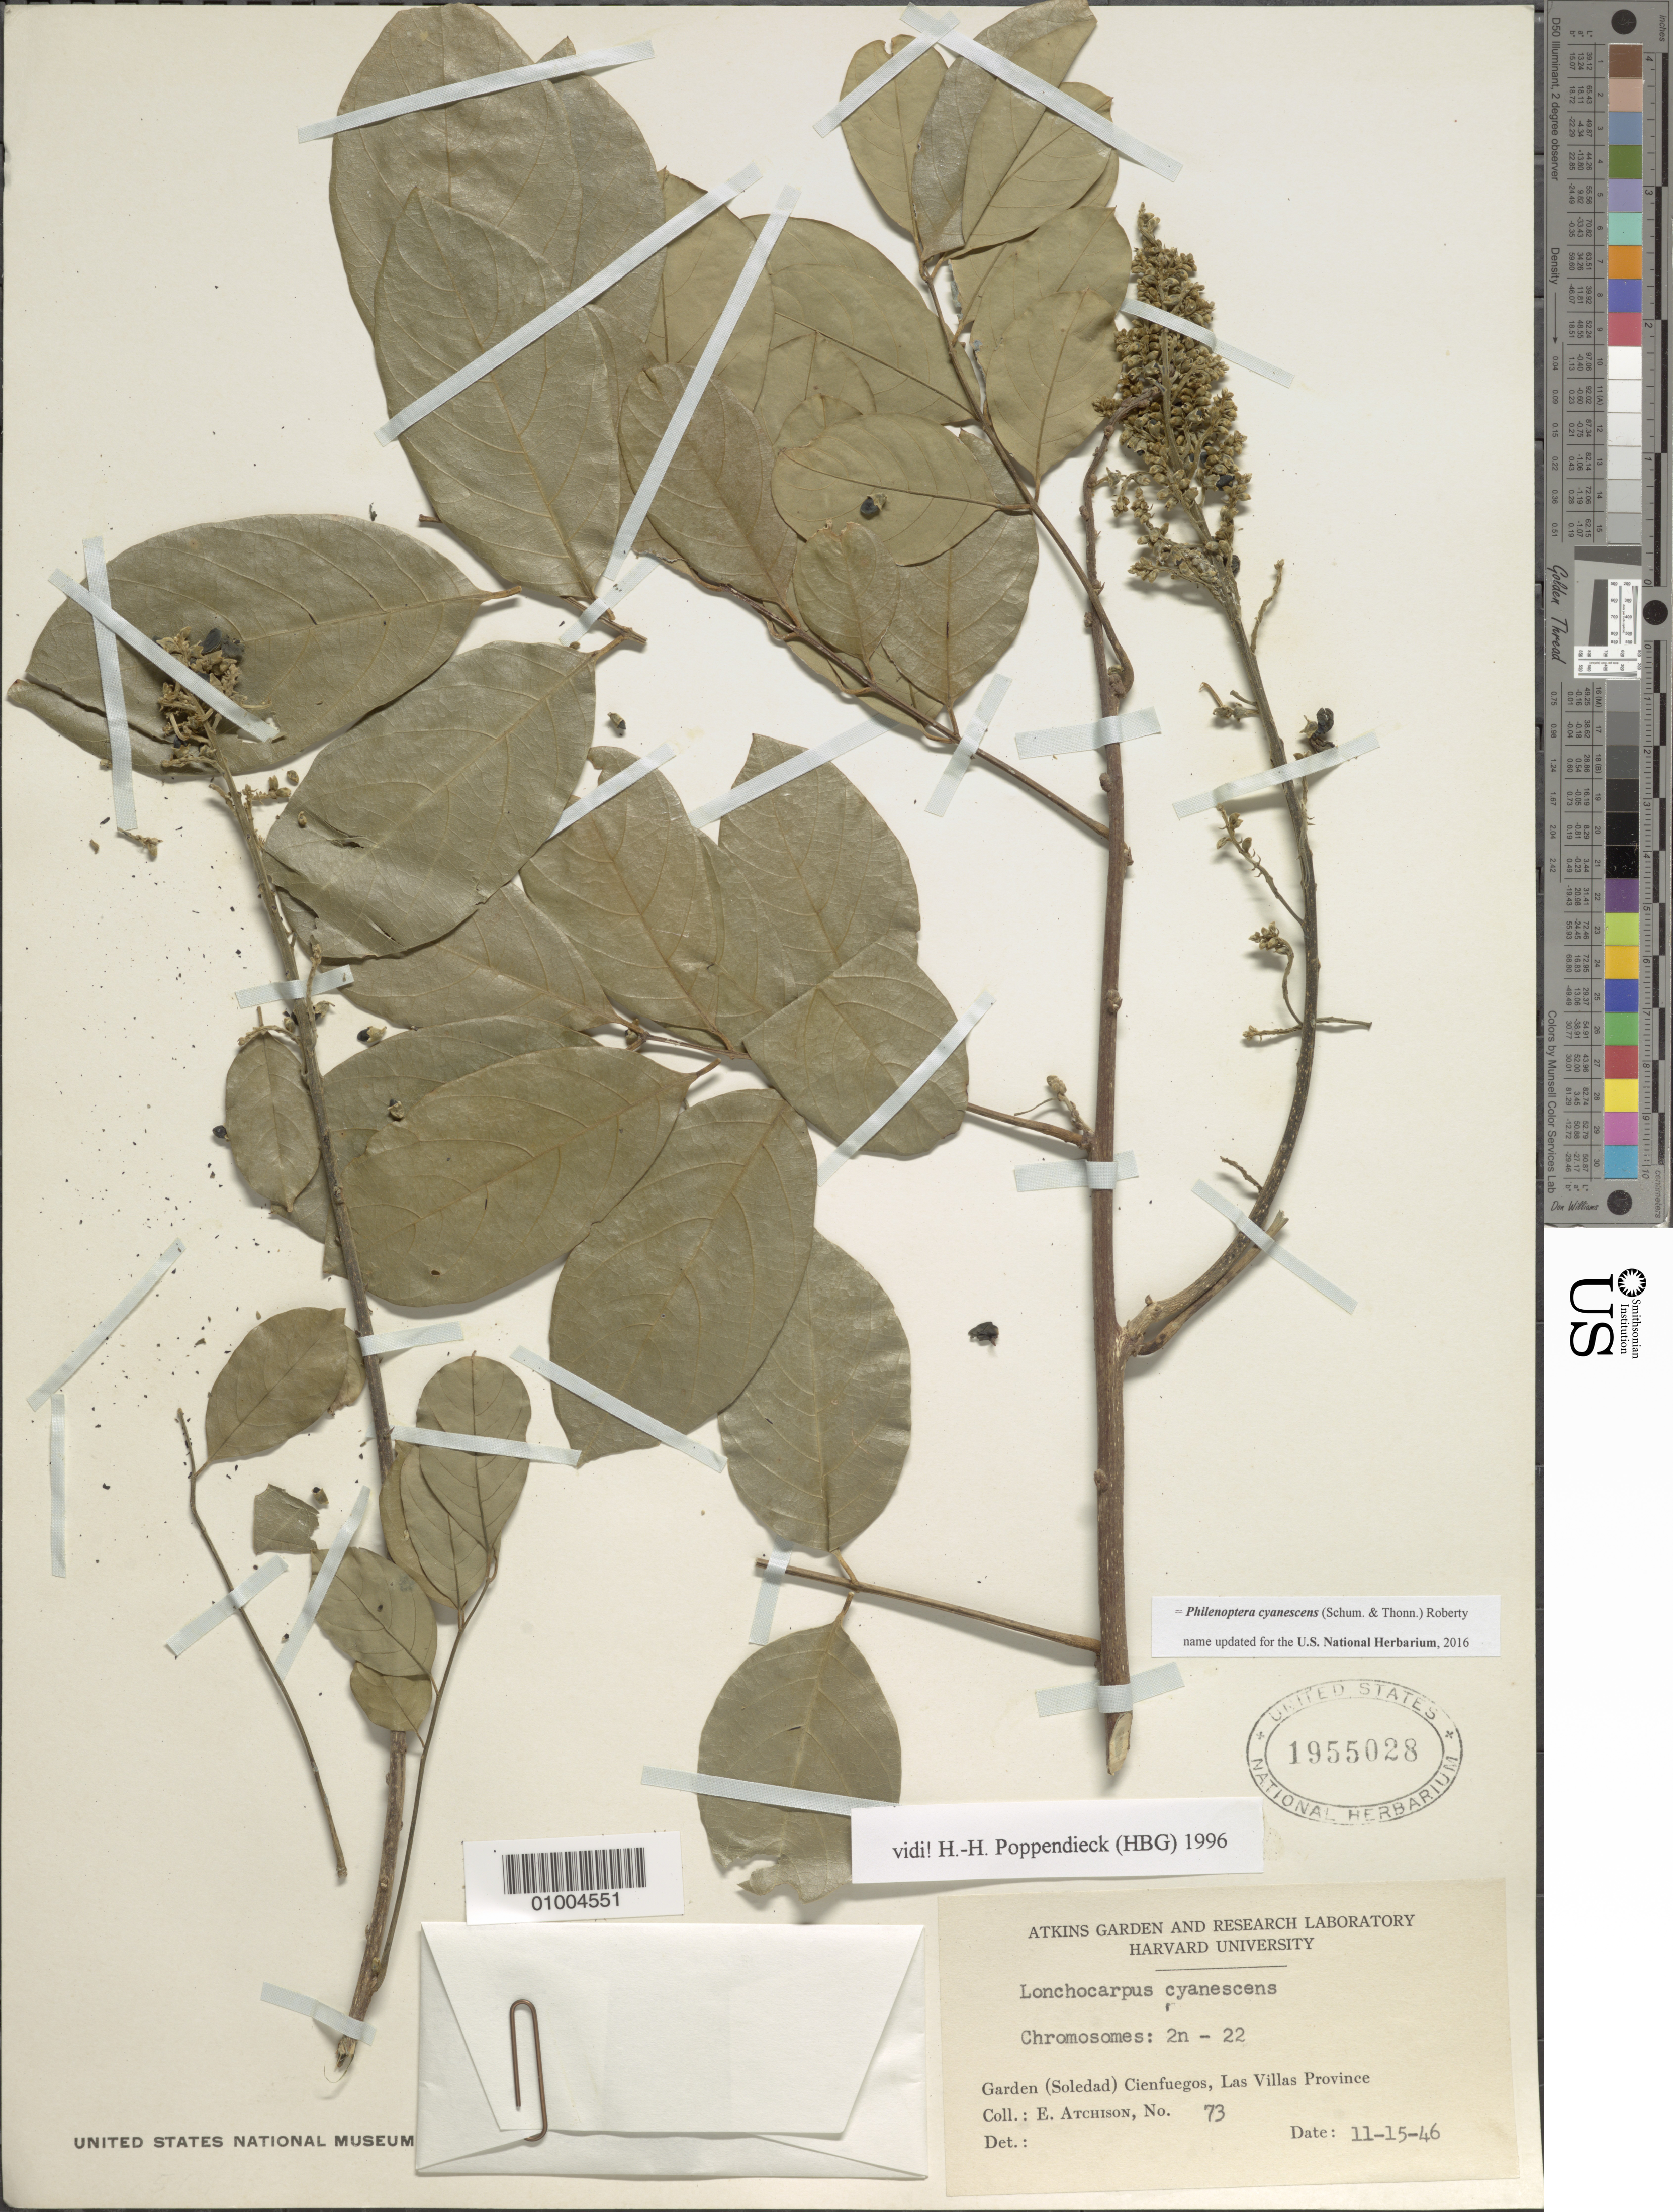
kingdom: Plantae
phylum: Tracheophyta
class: Magnoliopsida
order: Fabales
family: Fabaceae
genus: Philenoptera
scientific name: Philenoptera cyanescens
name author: (Schumach. & Thonn.) Roberty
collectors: E. Atchison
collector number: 73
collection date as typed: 15 Nov 1946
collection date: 1946-11-15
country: Cuba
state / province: Cienfuegos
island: Cuba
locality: Soledad Cienfuego, Las Villas Province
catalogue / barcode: US 1955028